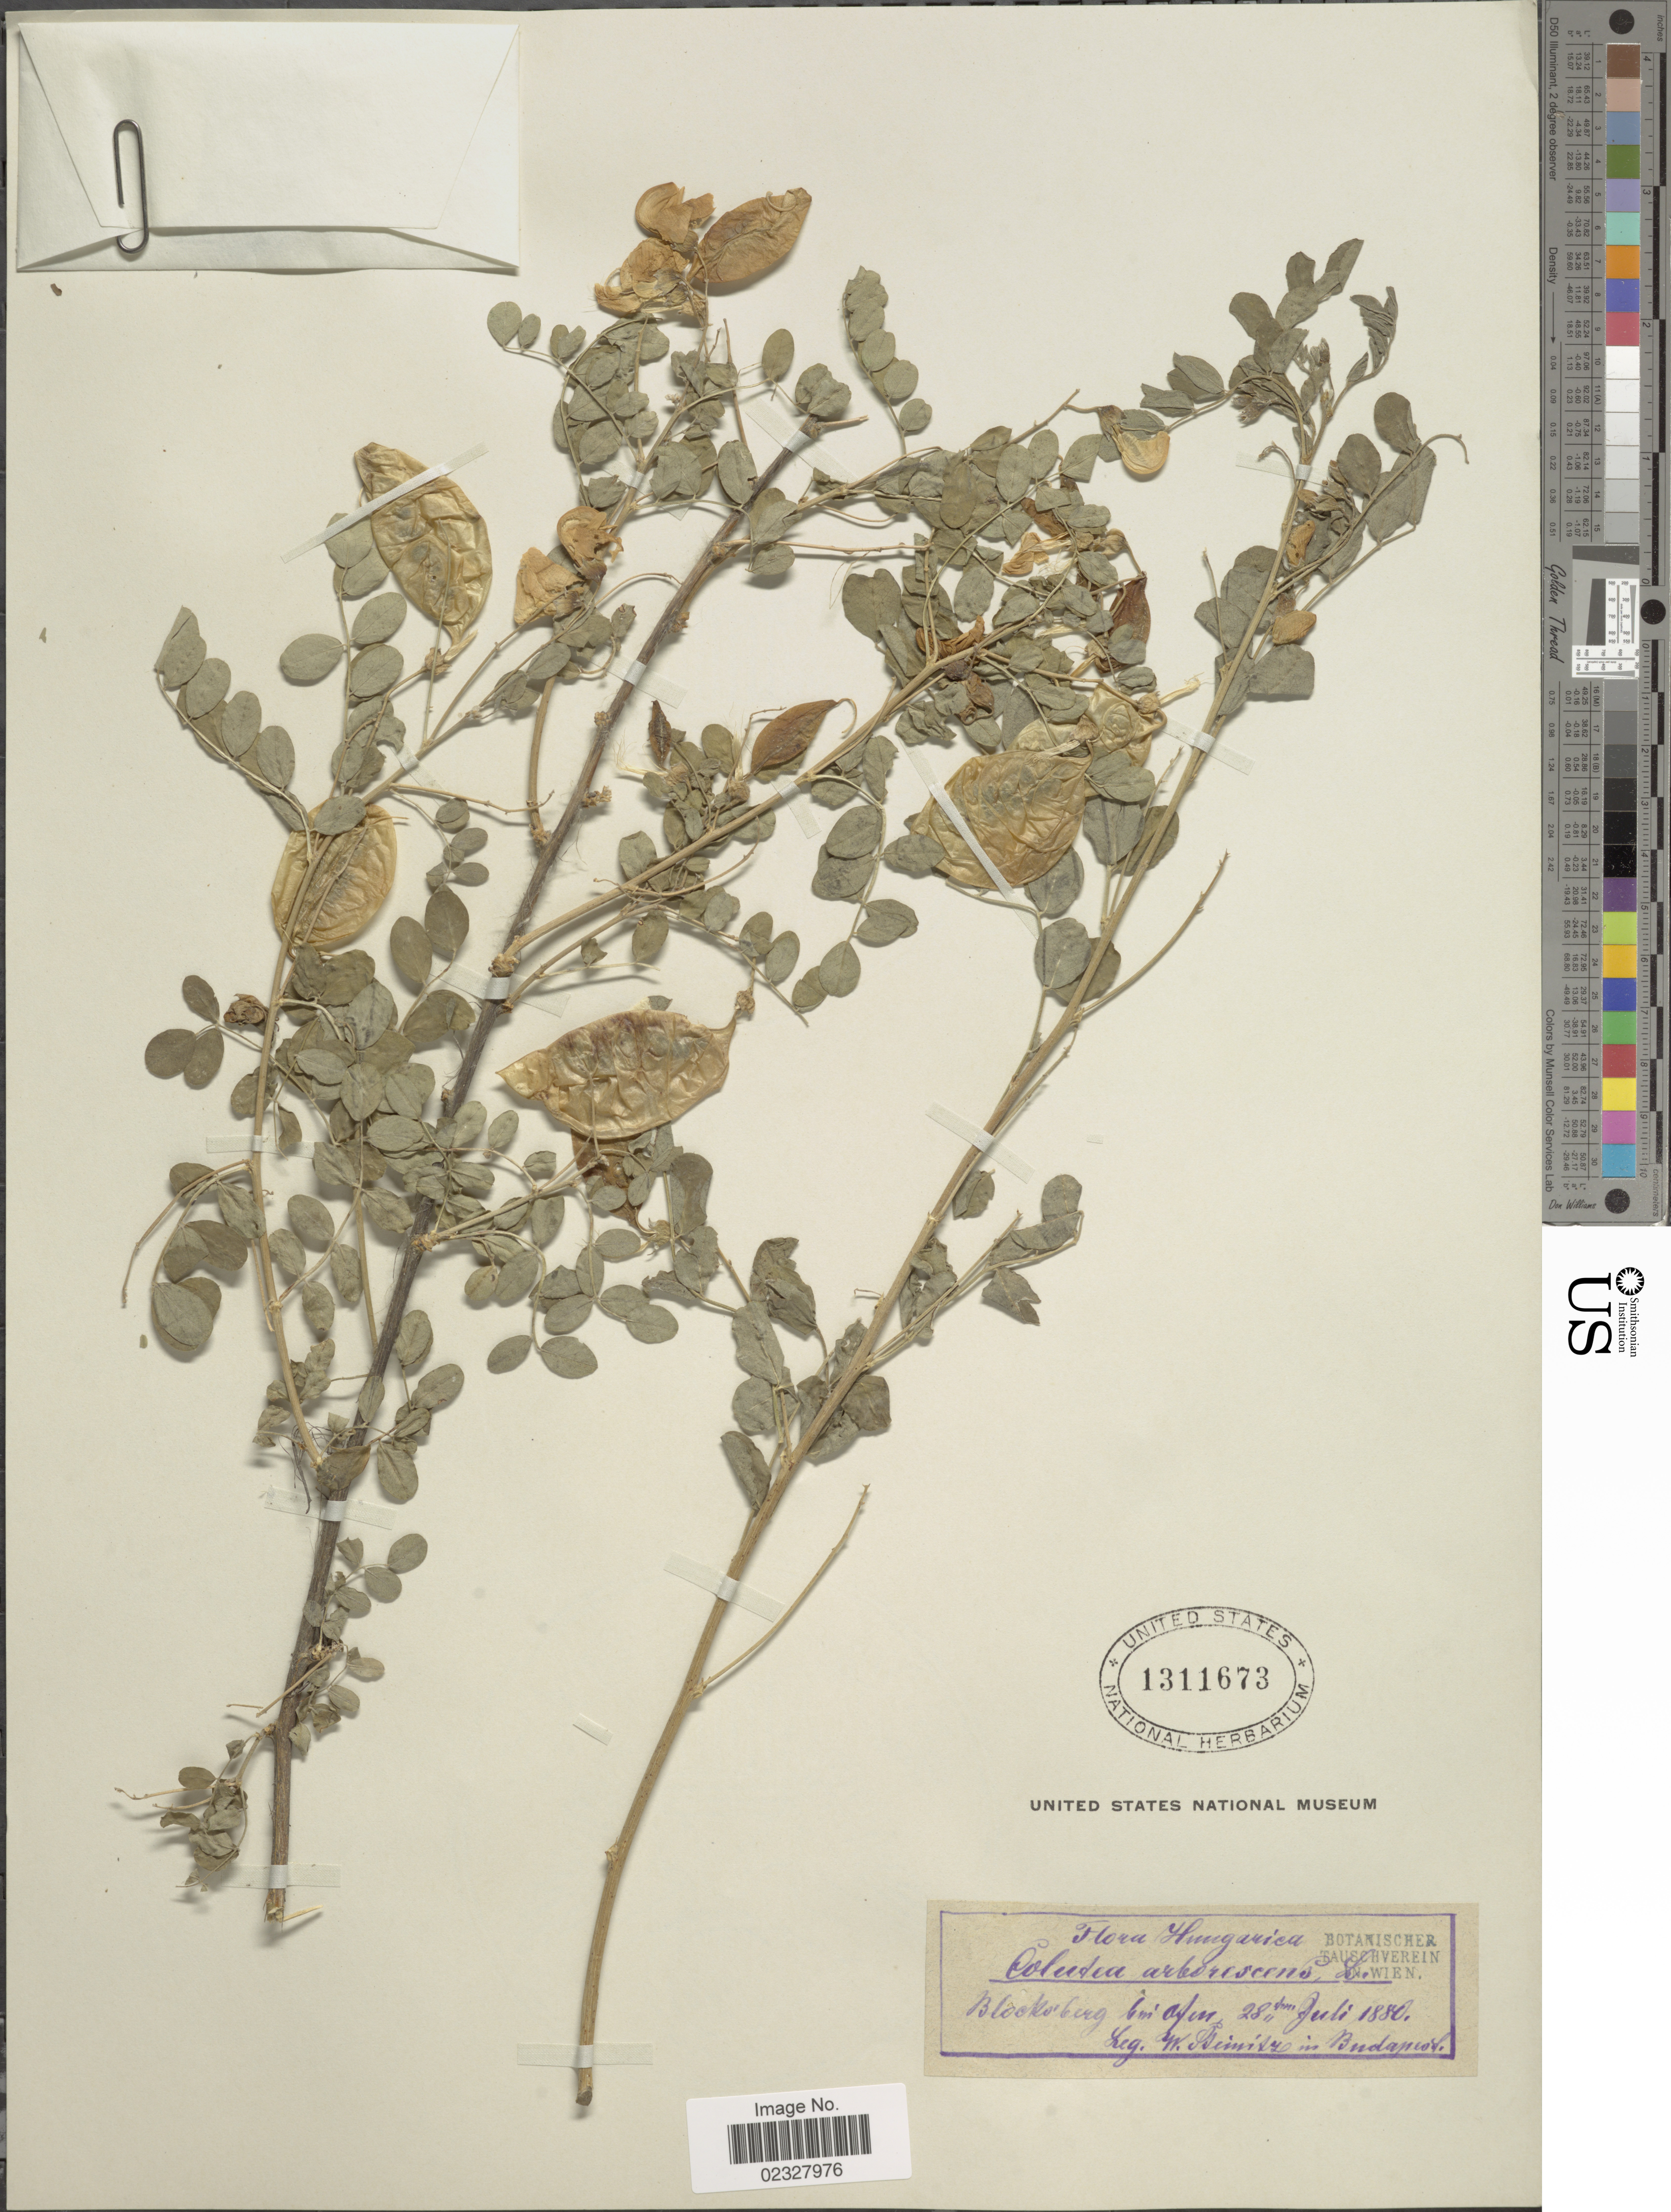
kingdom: Plantae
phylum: Tracheophyta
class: Magnoliopsida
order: Fabales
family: Fabaceae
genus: Colutea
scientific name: Colutea arborescens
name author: L.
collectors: W. Reinitz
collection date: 1880-07-28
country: Hungary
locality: Blocksberg in afen [interpreted]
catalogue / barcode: US 1311673